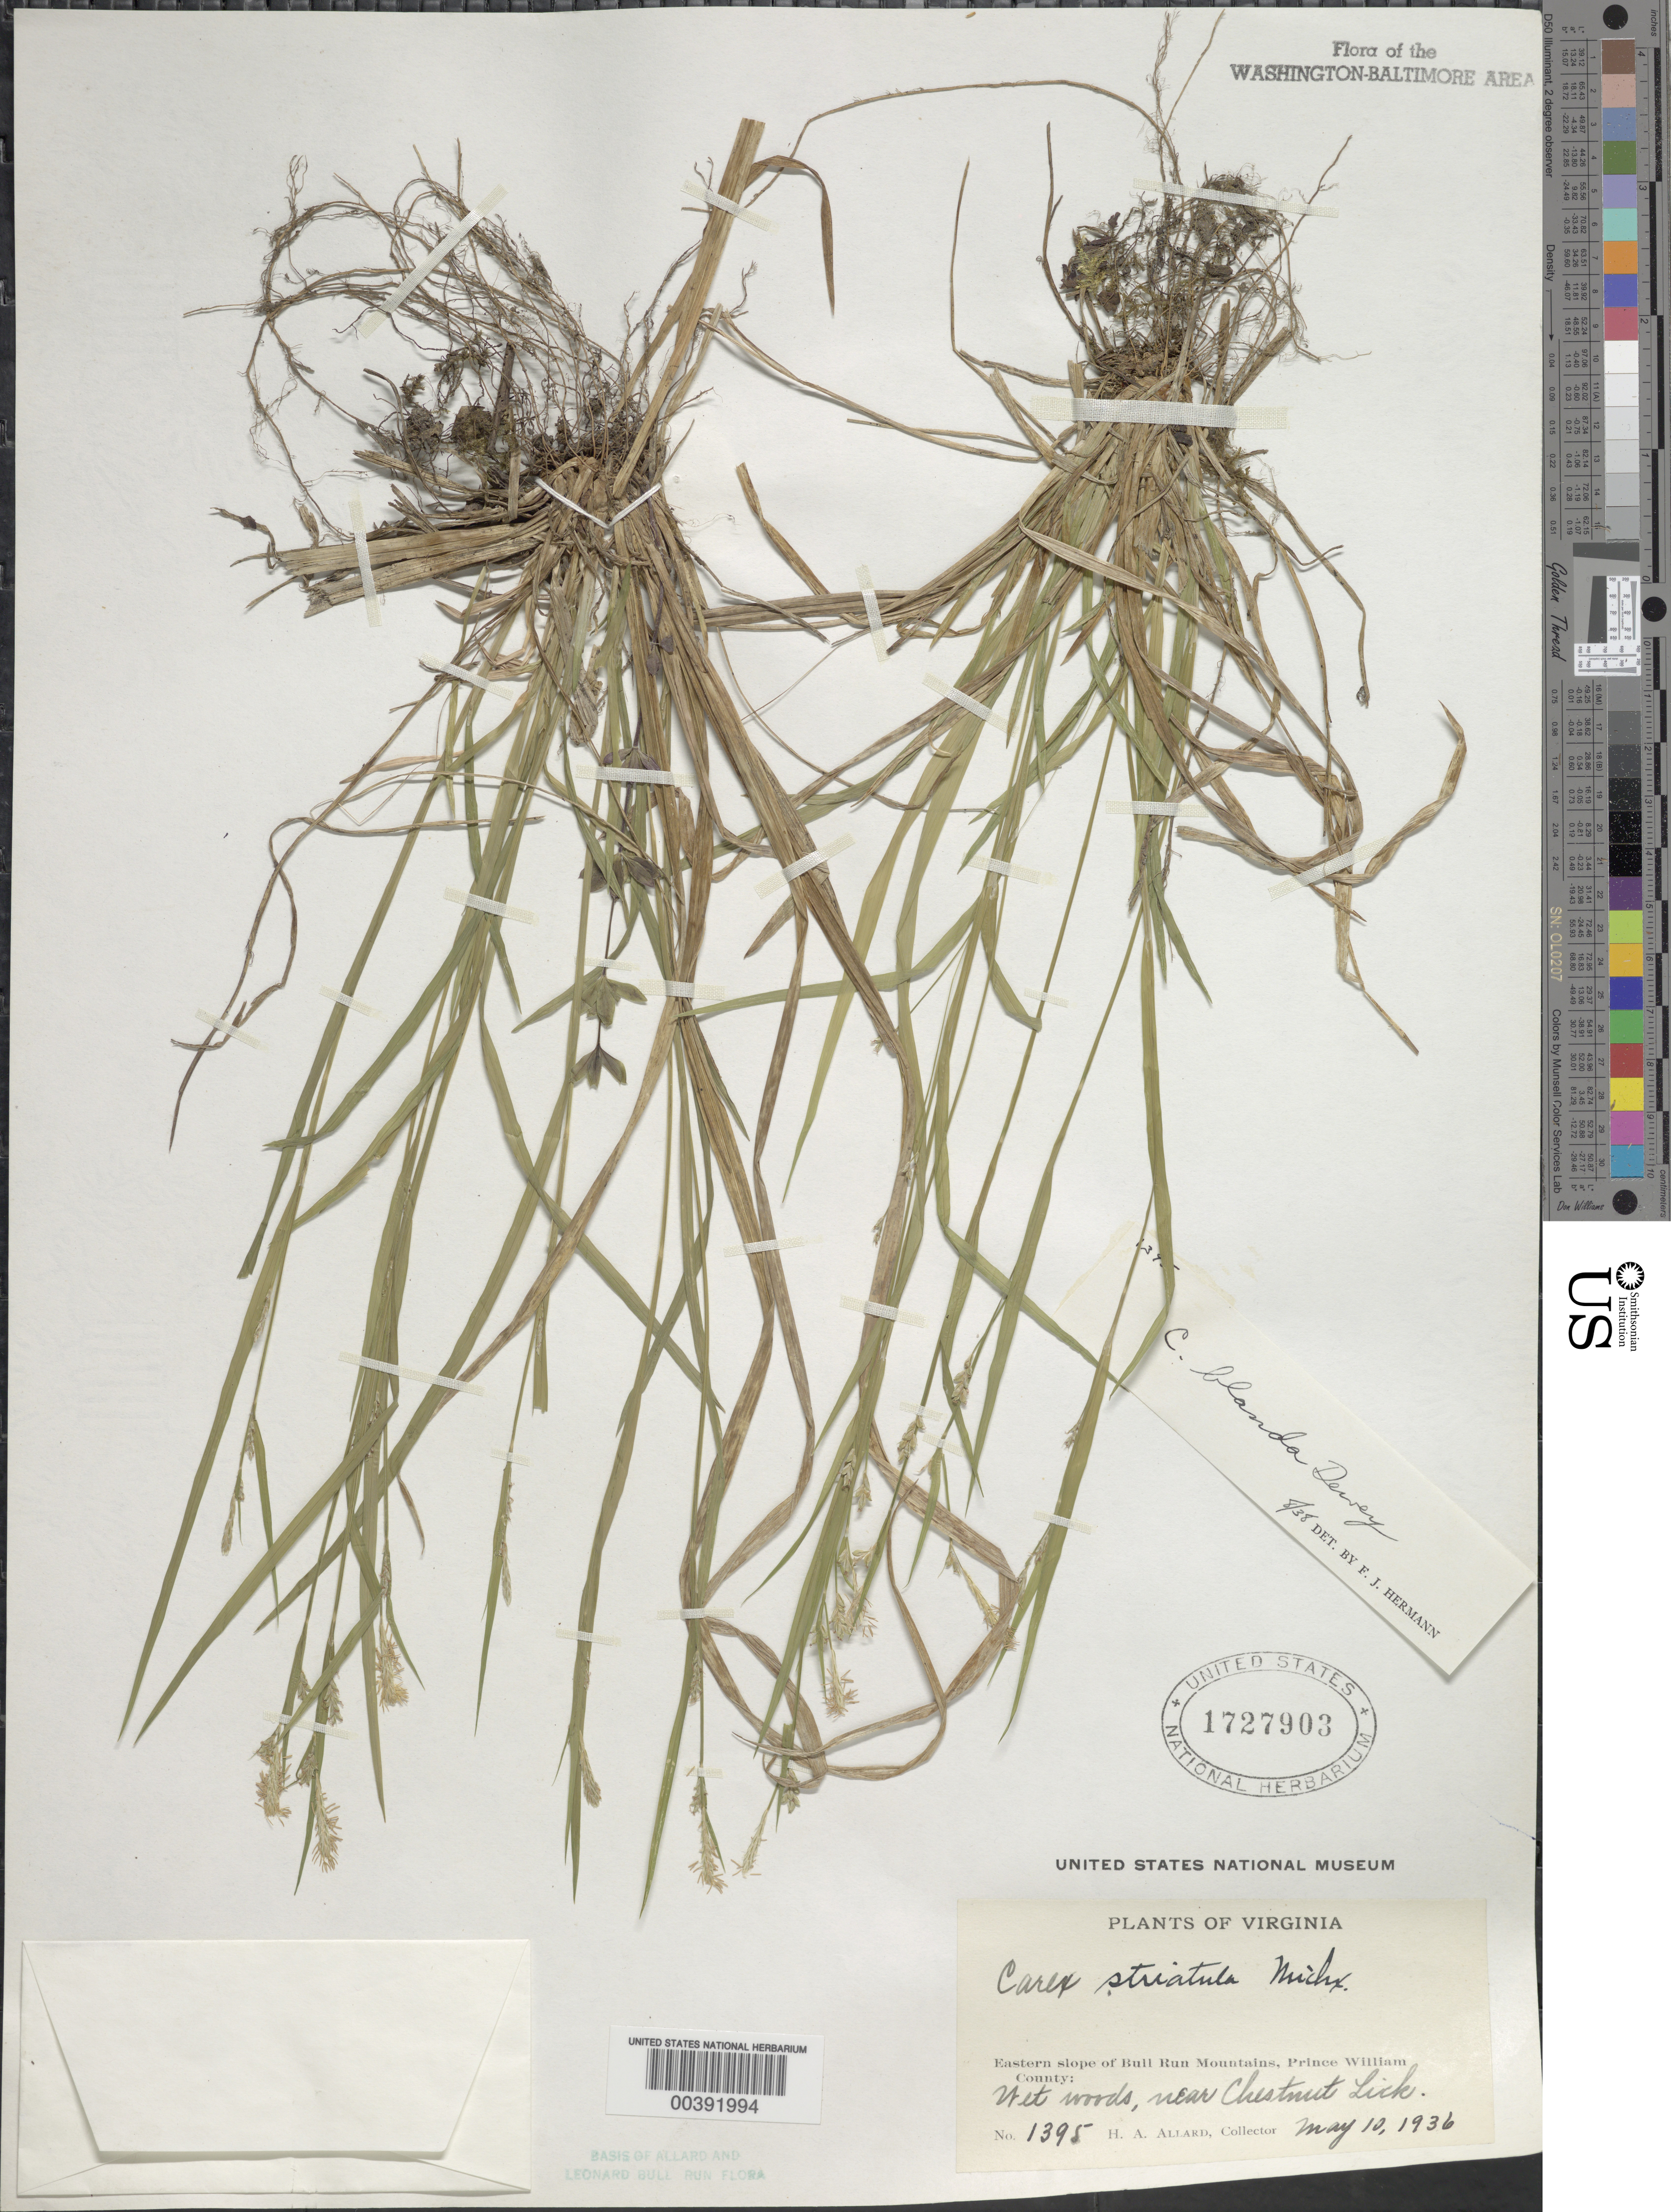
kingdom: Plantae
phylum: Tracheophyta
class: Liliopsida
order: Poales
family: Cyperaceae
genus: Carex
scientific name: Carex blanda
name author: Dewey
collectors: H. A. Allard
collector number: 1395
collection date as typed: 10 May 1936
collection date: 1936-05-10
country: United States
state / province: Virginia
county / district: Prince William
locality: Chestnut Lick vicinity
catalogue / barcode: US 1727903